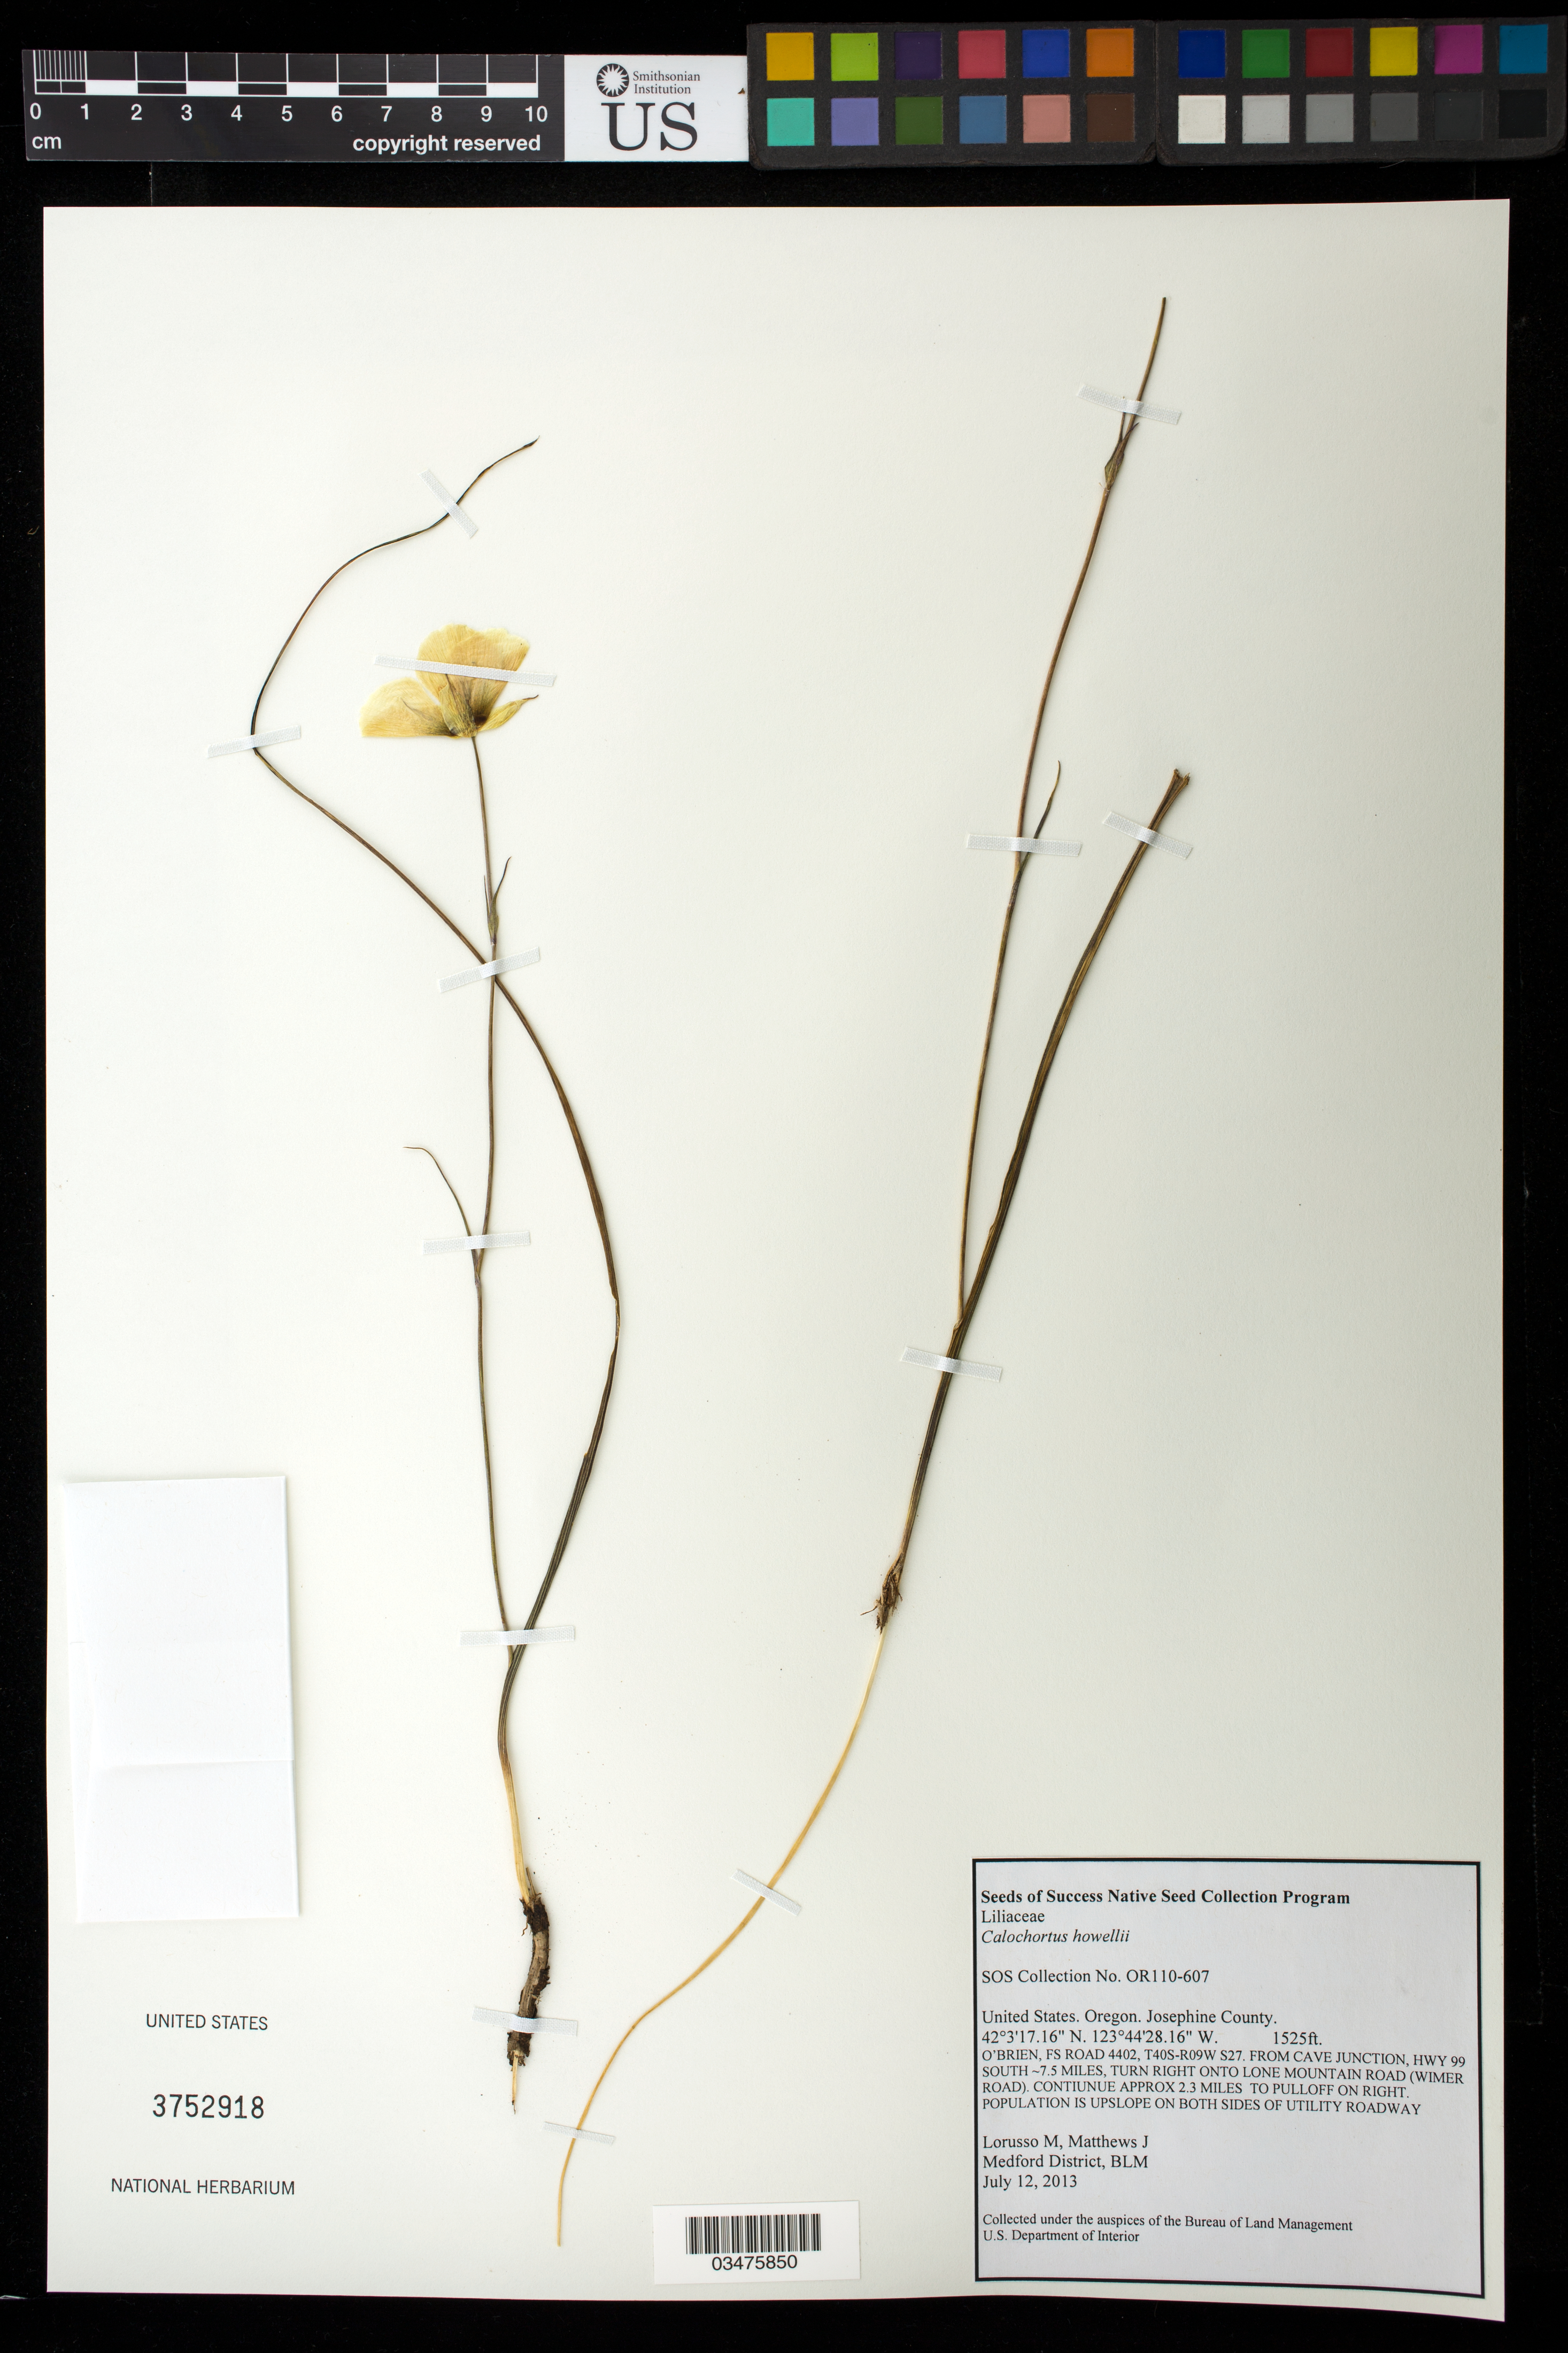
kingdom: Plantae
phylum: Tracheophyta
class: Liliopsida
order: Liliales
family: Liliaceae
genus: Calochortus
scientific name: Calochortus howellii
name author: S. Watson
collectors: M. Lorusso & J. Matthews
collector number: OR110-607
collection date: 2013-07-12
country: United States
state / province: Oregon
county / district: Josephine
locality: O'Brien, FS Road 4402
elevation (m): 465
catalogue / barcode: US 3752918